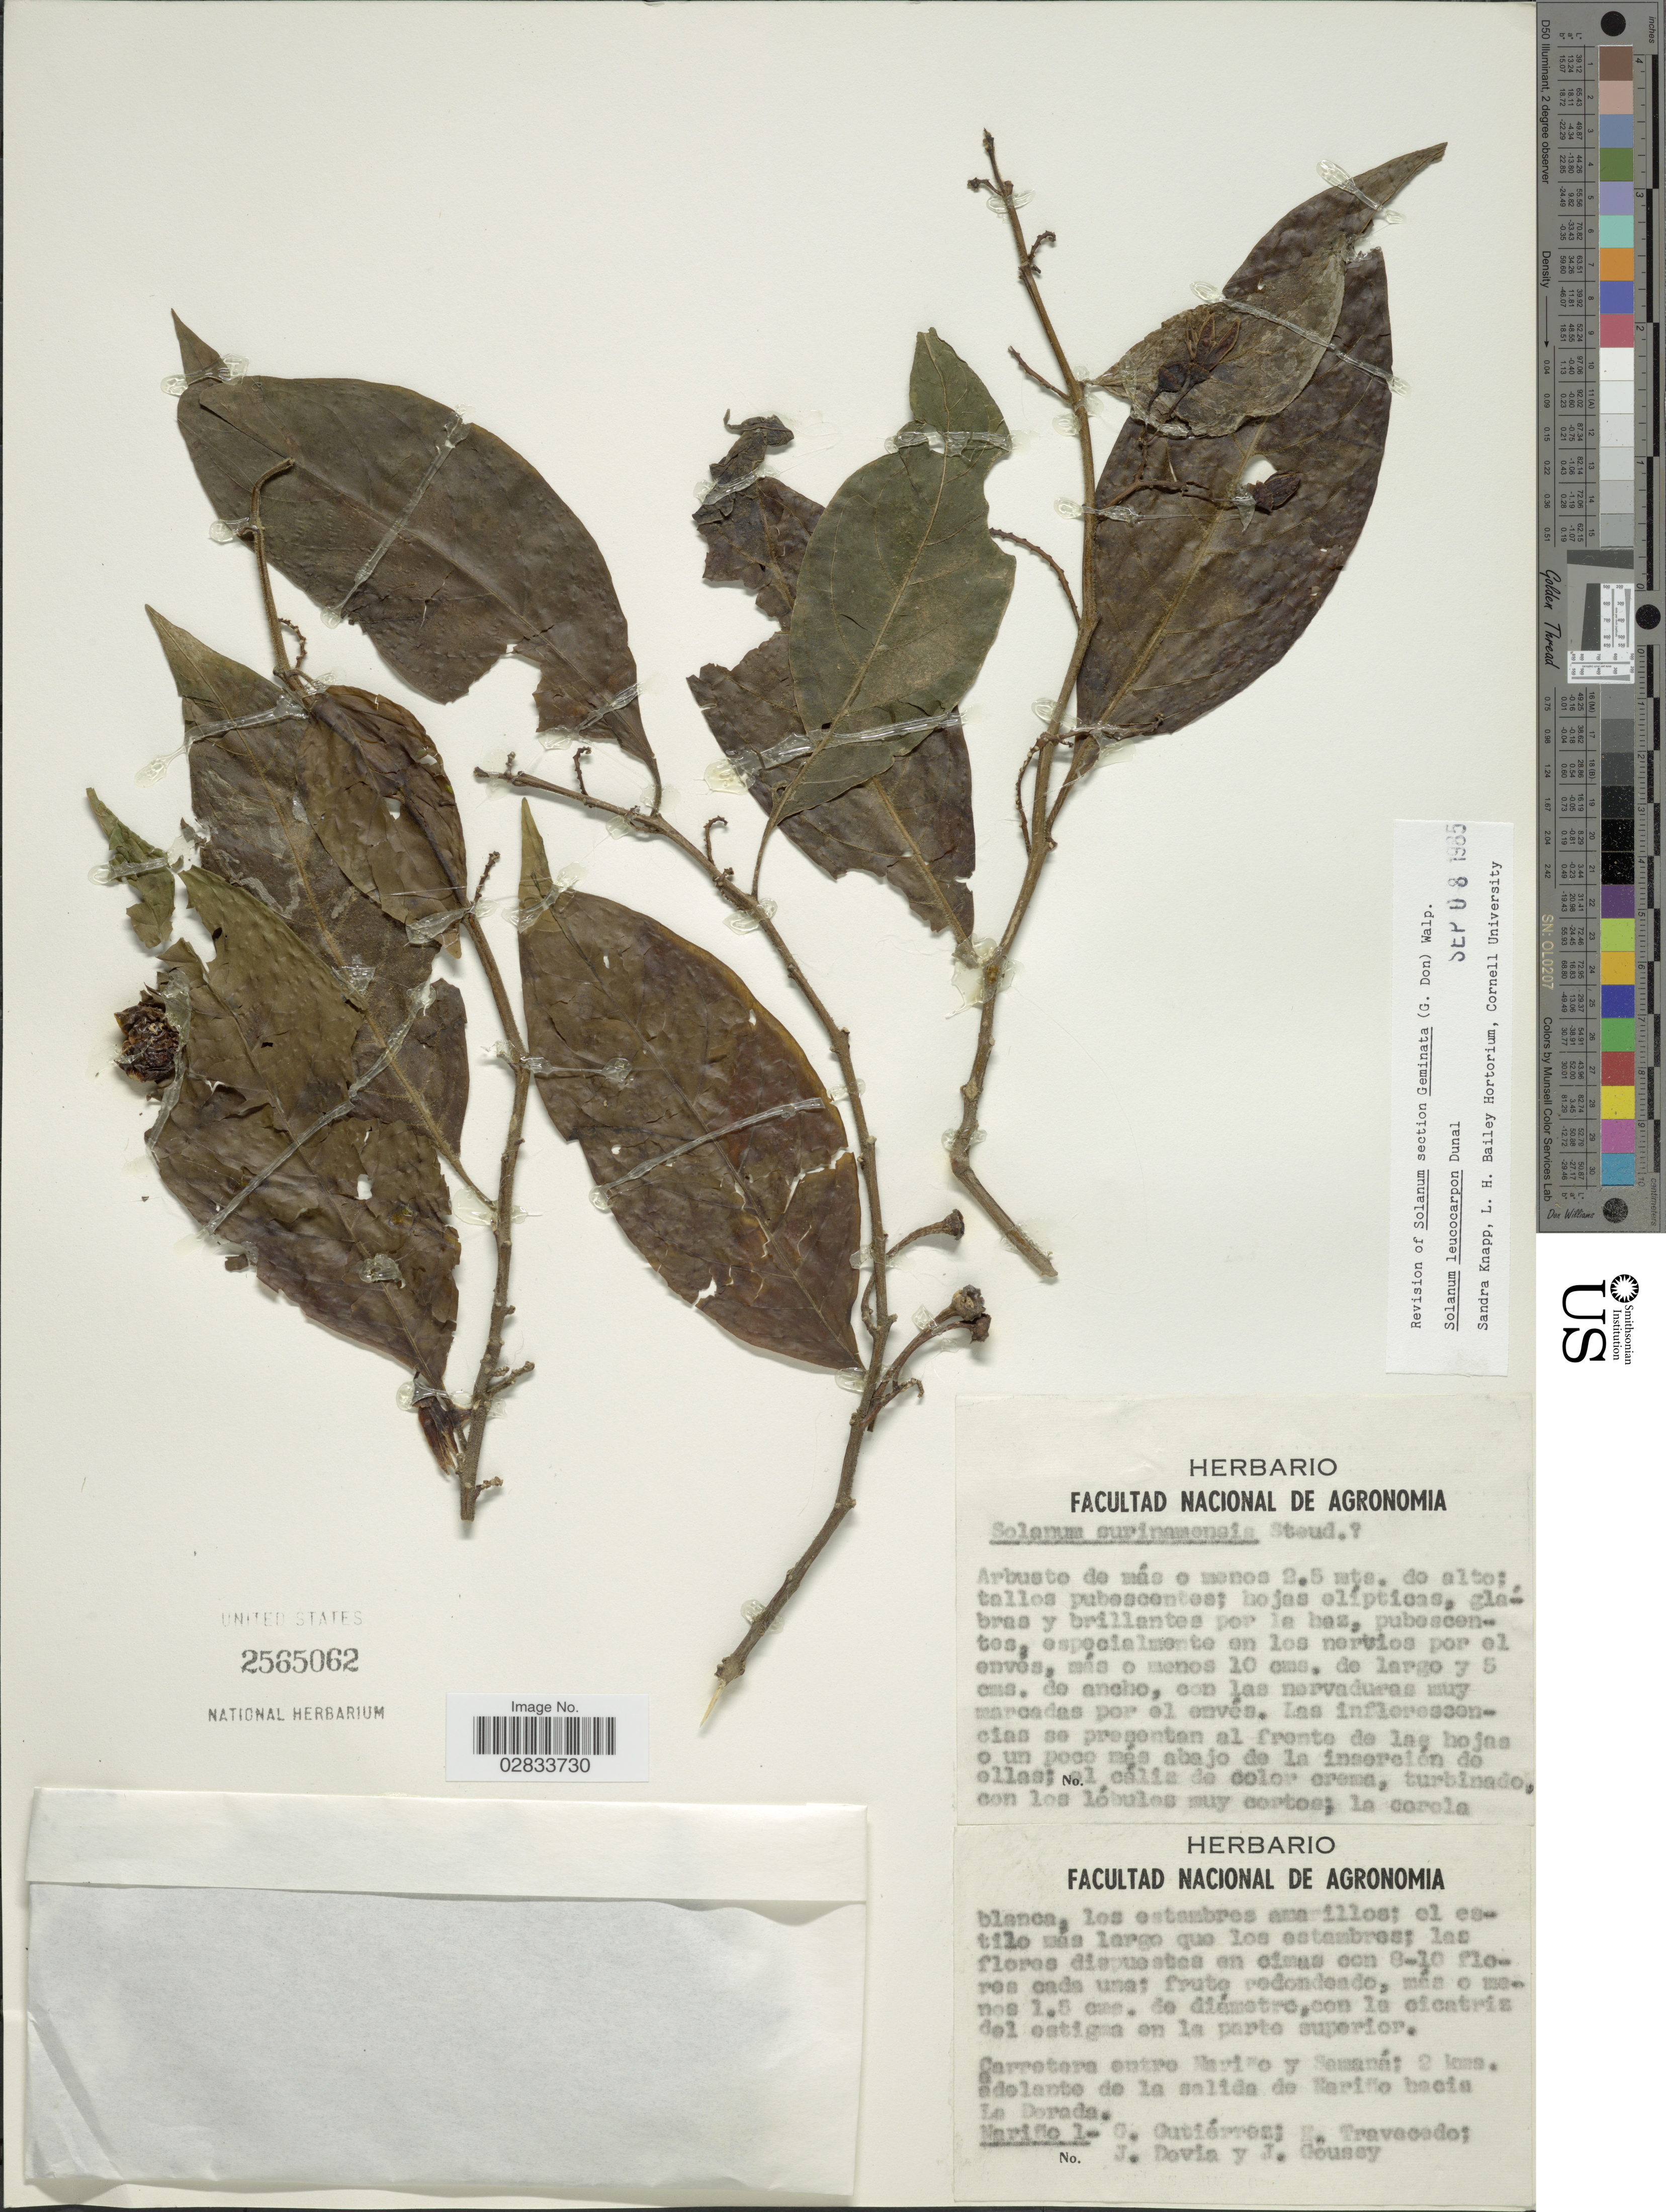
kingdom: Plantae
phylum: Tracheophyta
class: Magnoliopsida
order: Solanales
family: Solanaceae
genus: Solanum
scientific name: Solanum leucocarpon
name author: Dunal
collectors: G. Gutiérrez, E. Travecedo, J. Devia & J. Goussy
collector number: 1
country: Colombia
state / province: Nariño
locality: Carretera entre Nariño y Semaná; 2 kms. Gadelante de la salida de Nariño hacia la Dorada.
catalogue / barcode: US 2565062